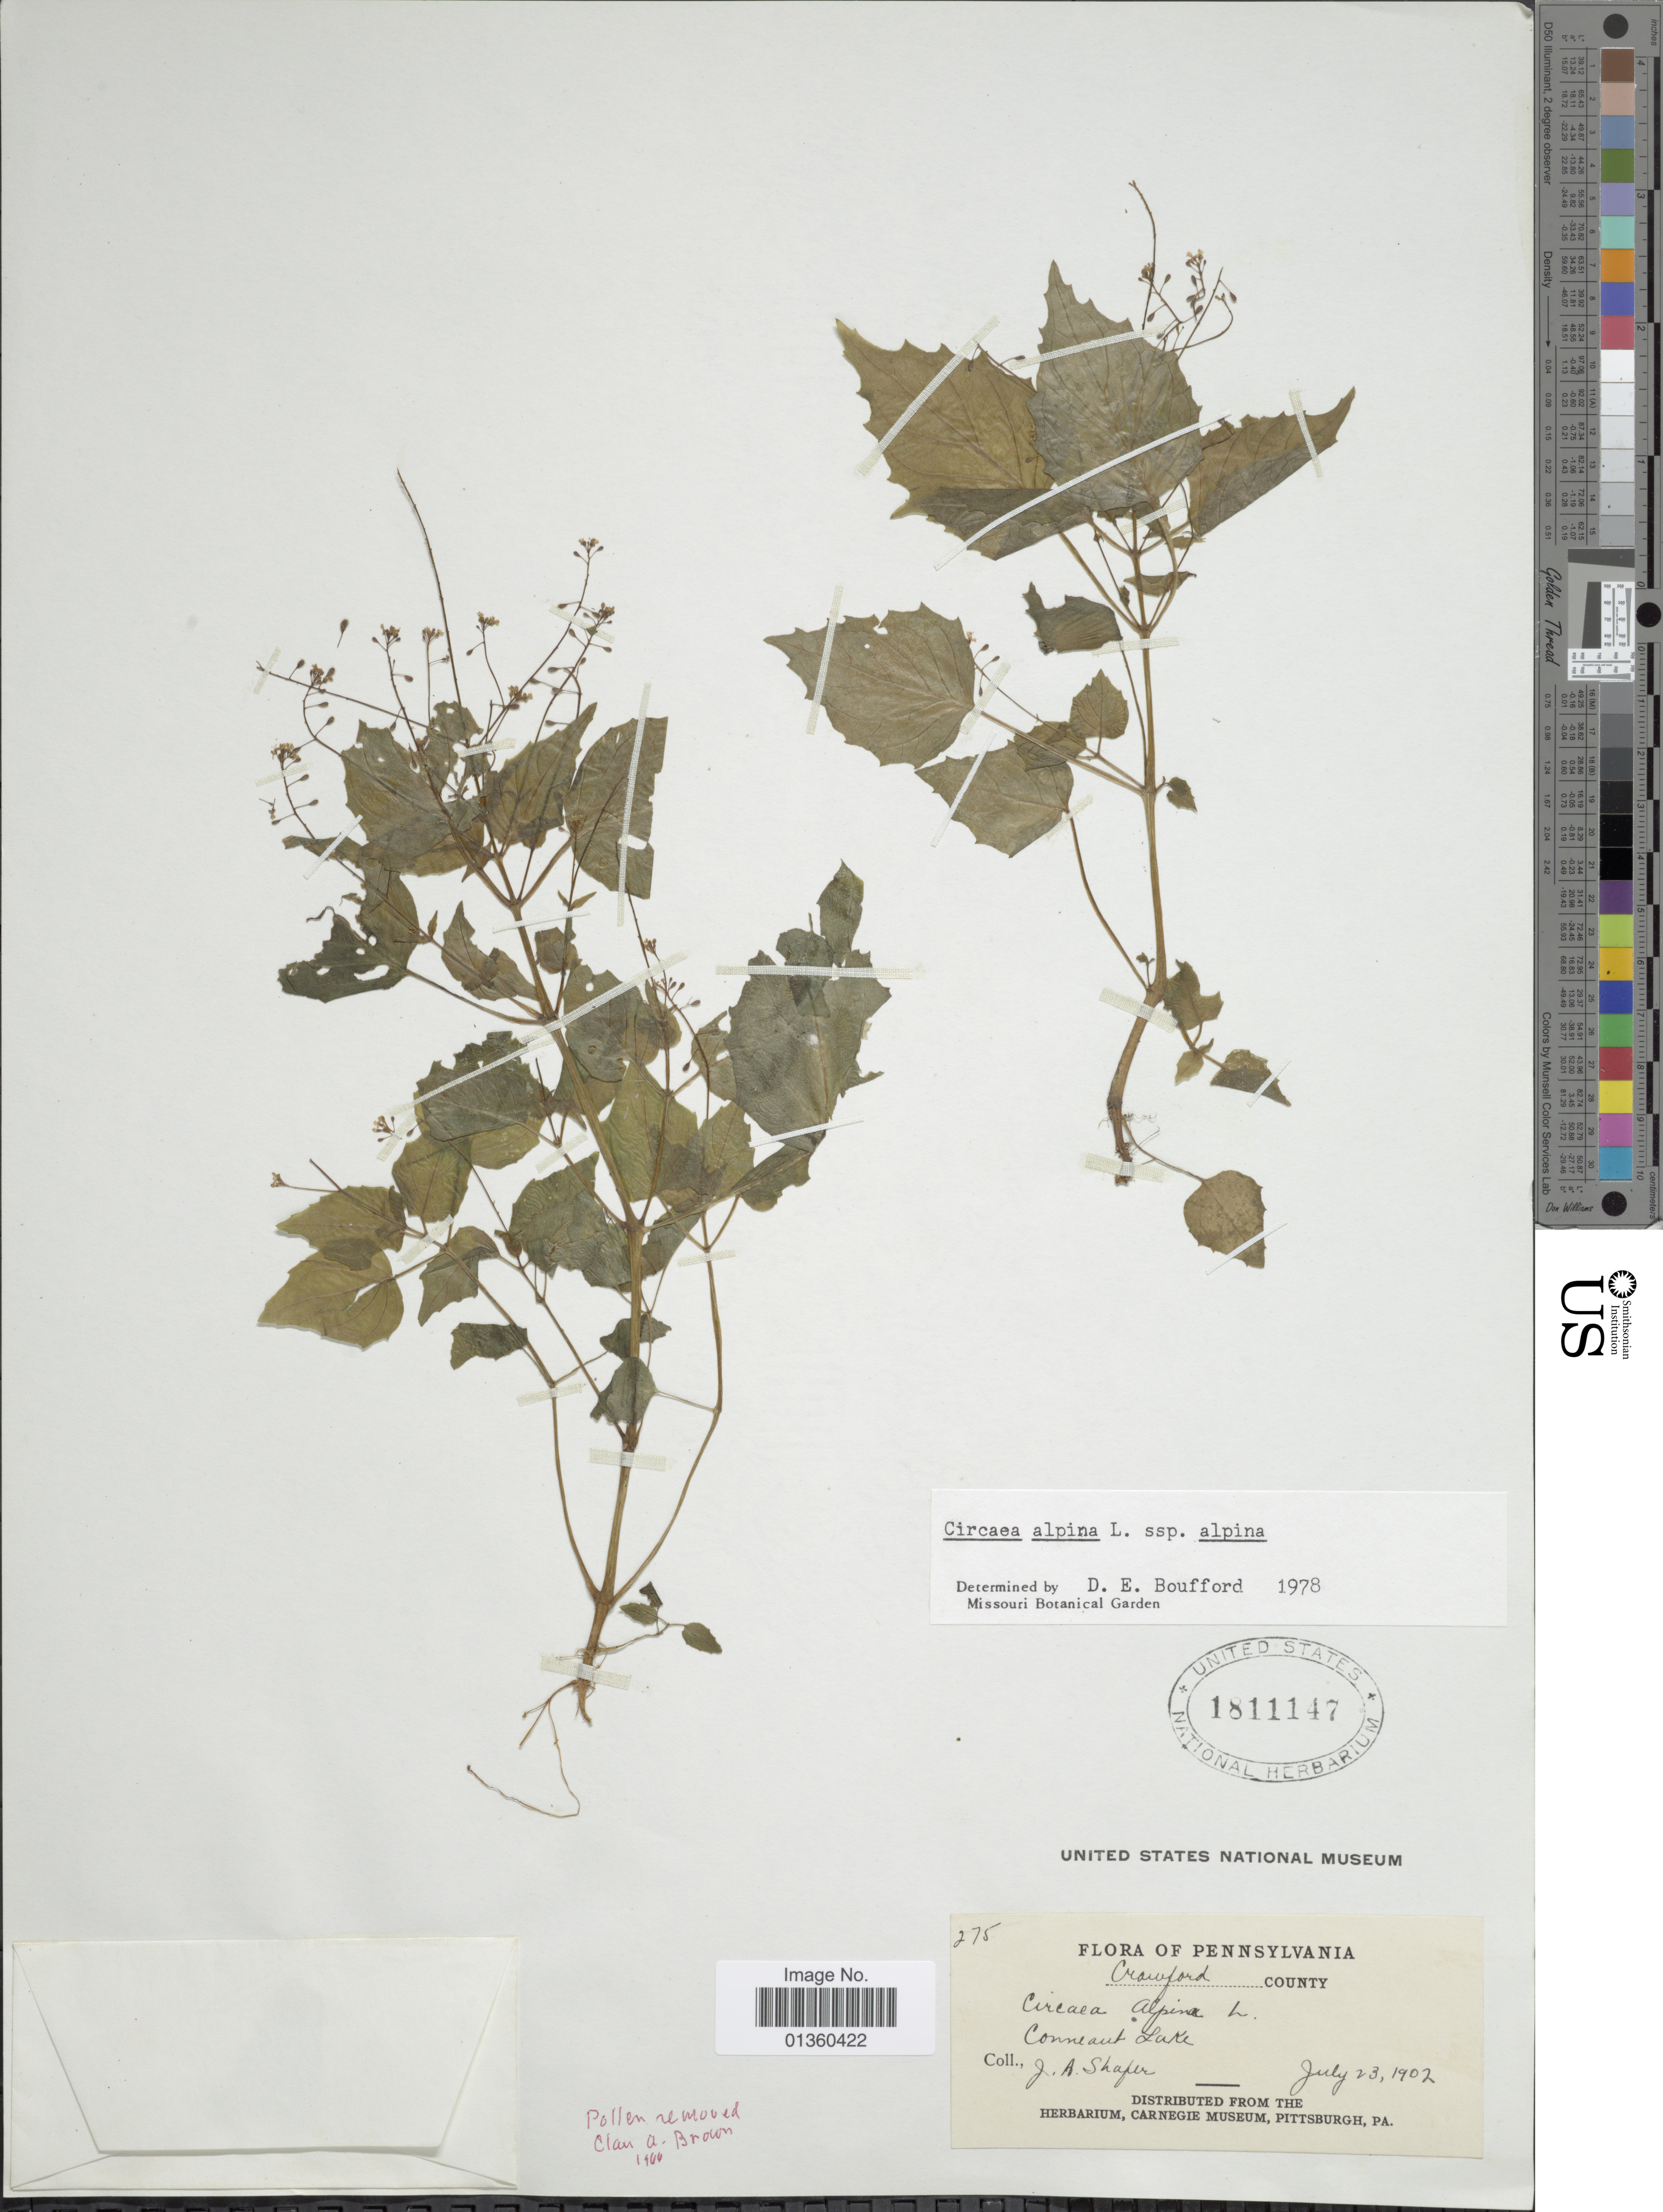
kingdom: Plantae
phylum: Tracheophyta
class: Magnoliopsida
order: Myrtales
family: Onagraceae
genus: Circaea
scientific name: Circaea alpina subsp. alpina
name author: L.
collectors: J. A. Schafer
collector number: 275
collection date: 1902-07-23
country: United States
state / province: Pennsylvania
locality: Crawford County, Conneaut Lake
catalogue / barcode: US 1811147